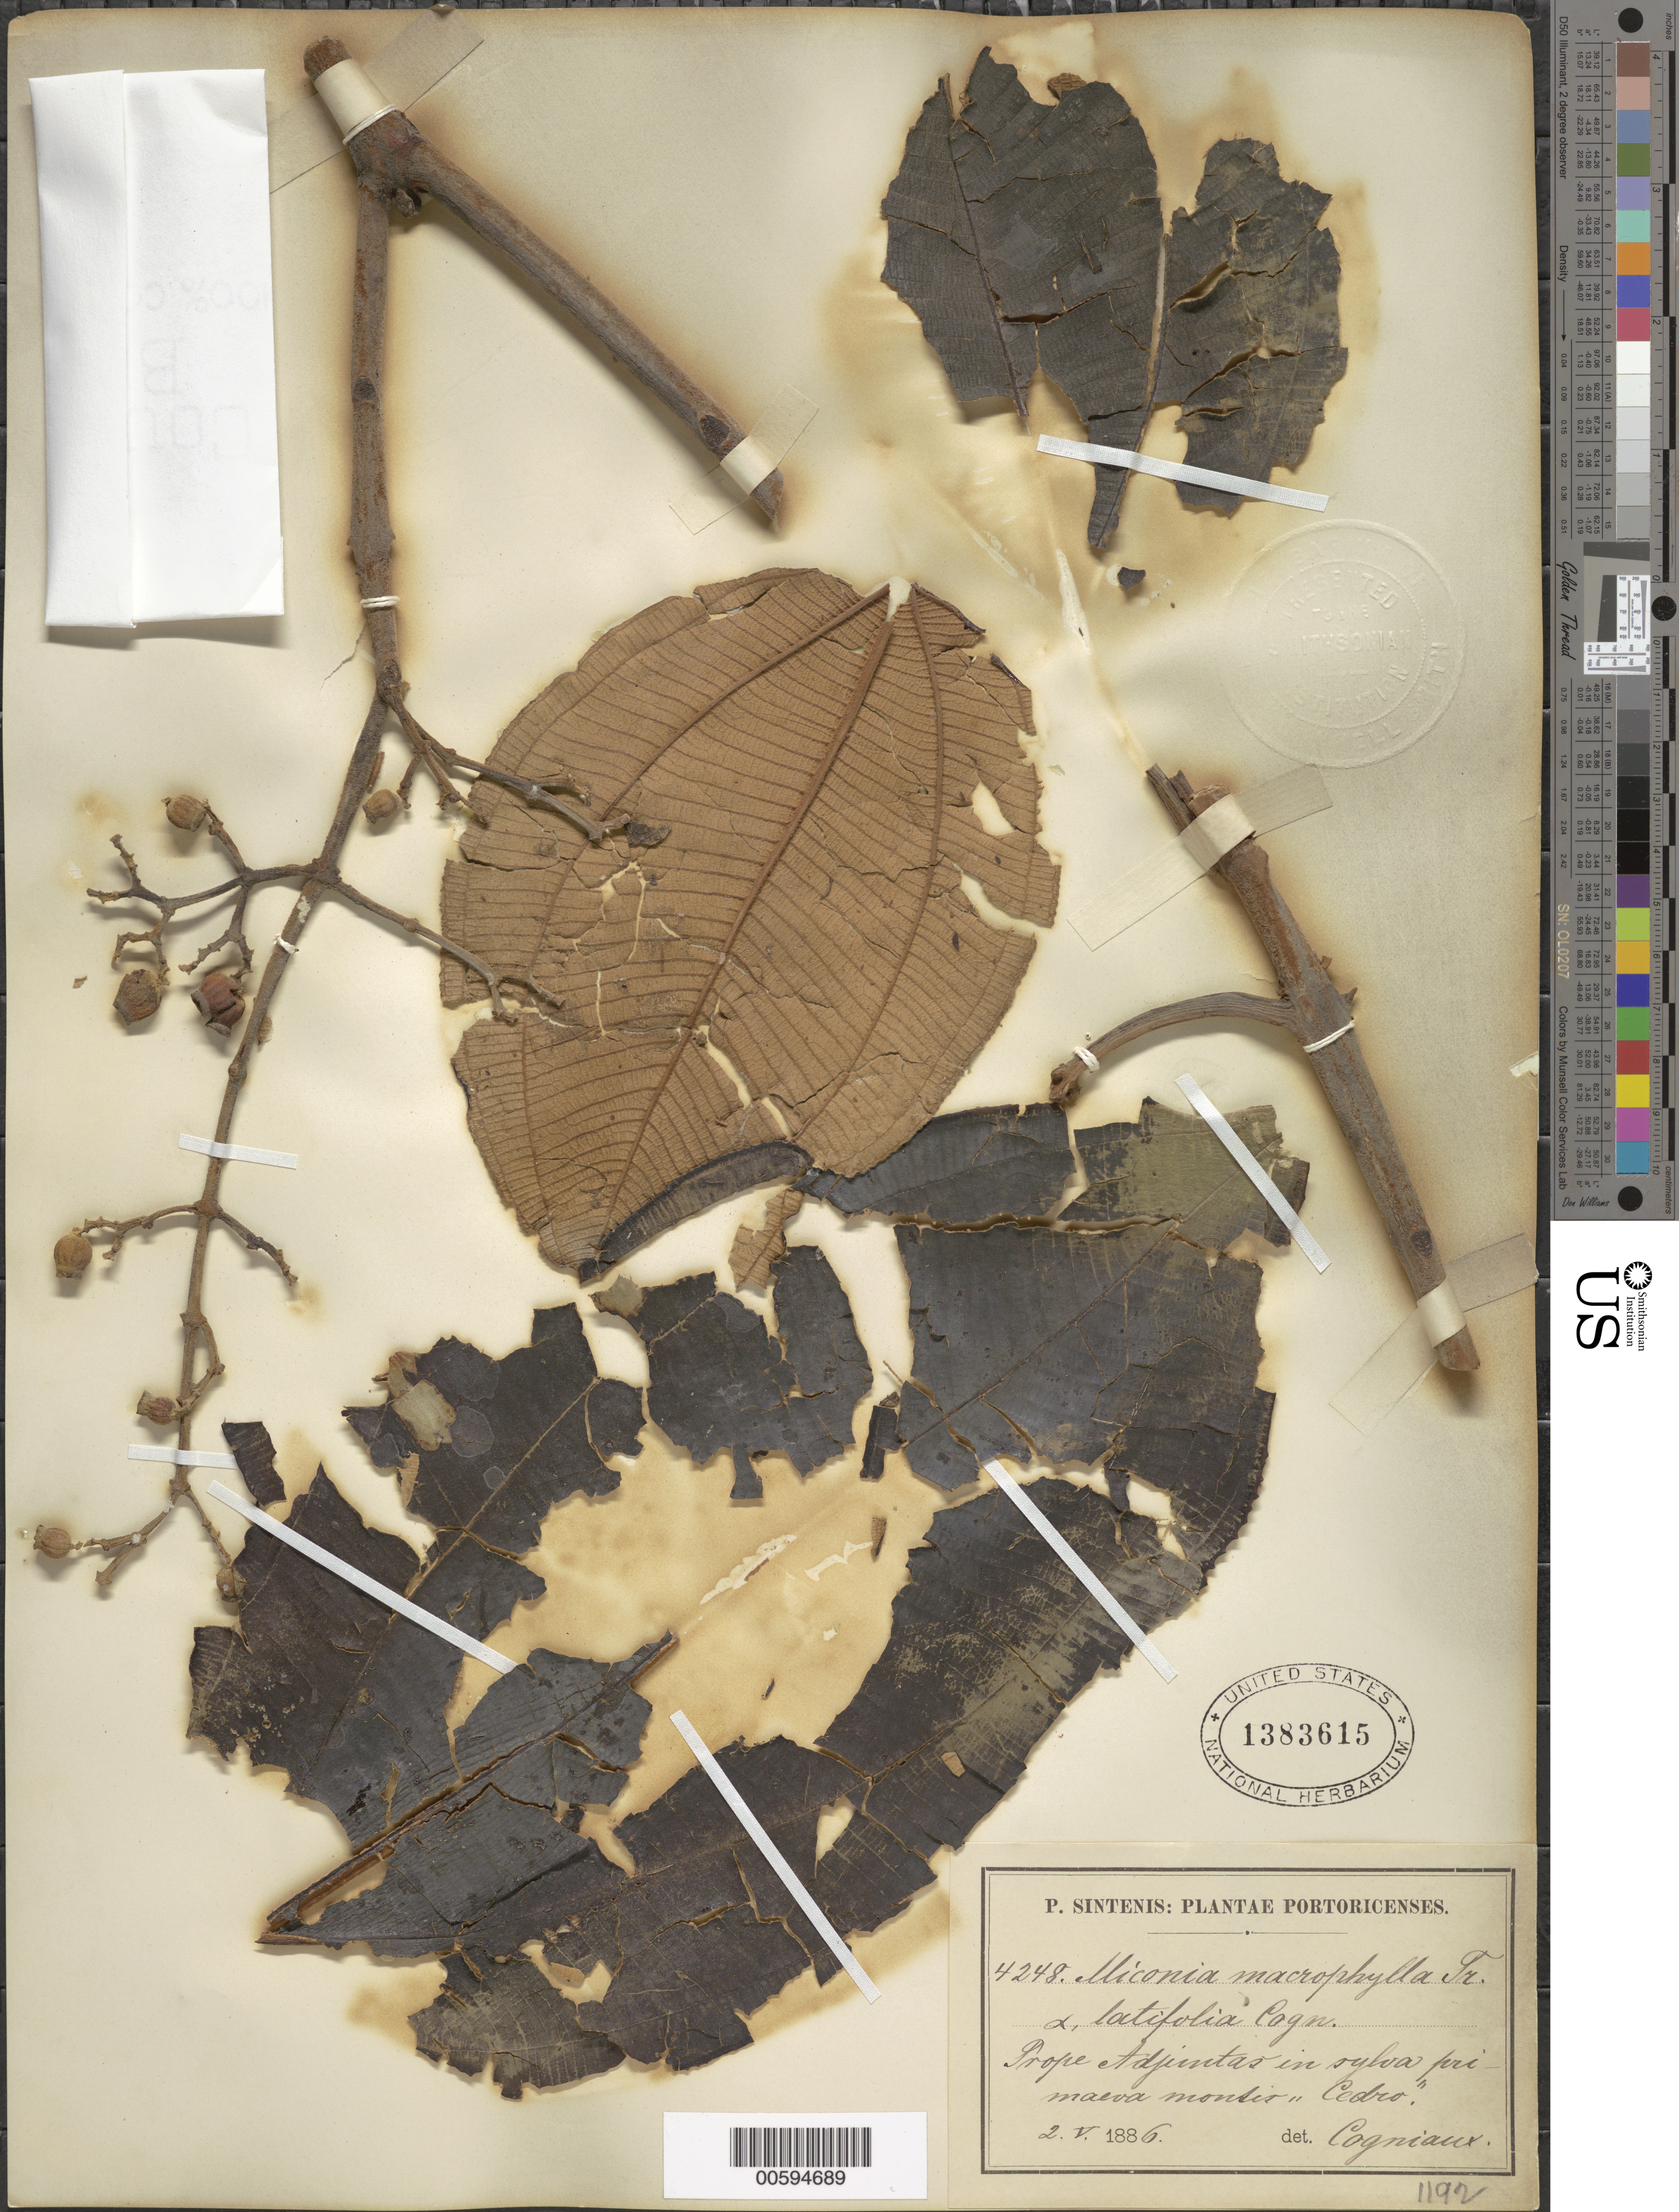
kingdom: Plantae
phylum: Tracheophyta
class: Magnoliopsida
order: Myrtales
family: Melastomataceae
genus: Miconia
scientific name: Miconia macrophylla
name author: (Pav. ex D. Don) Triana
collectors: P. Sintenis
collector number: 4248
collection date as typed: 02 May 1886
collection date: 1886-05-02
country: Puerto Rico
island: Greater Antilles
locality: Prope Adjuntas in sylva primaeva montis "Cedro"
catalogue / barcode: US 1383615